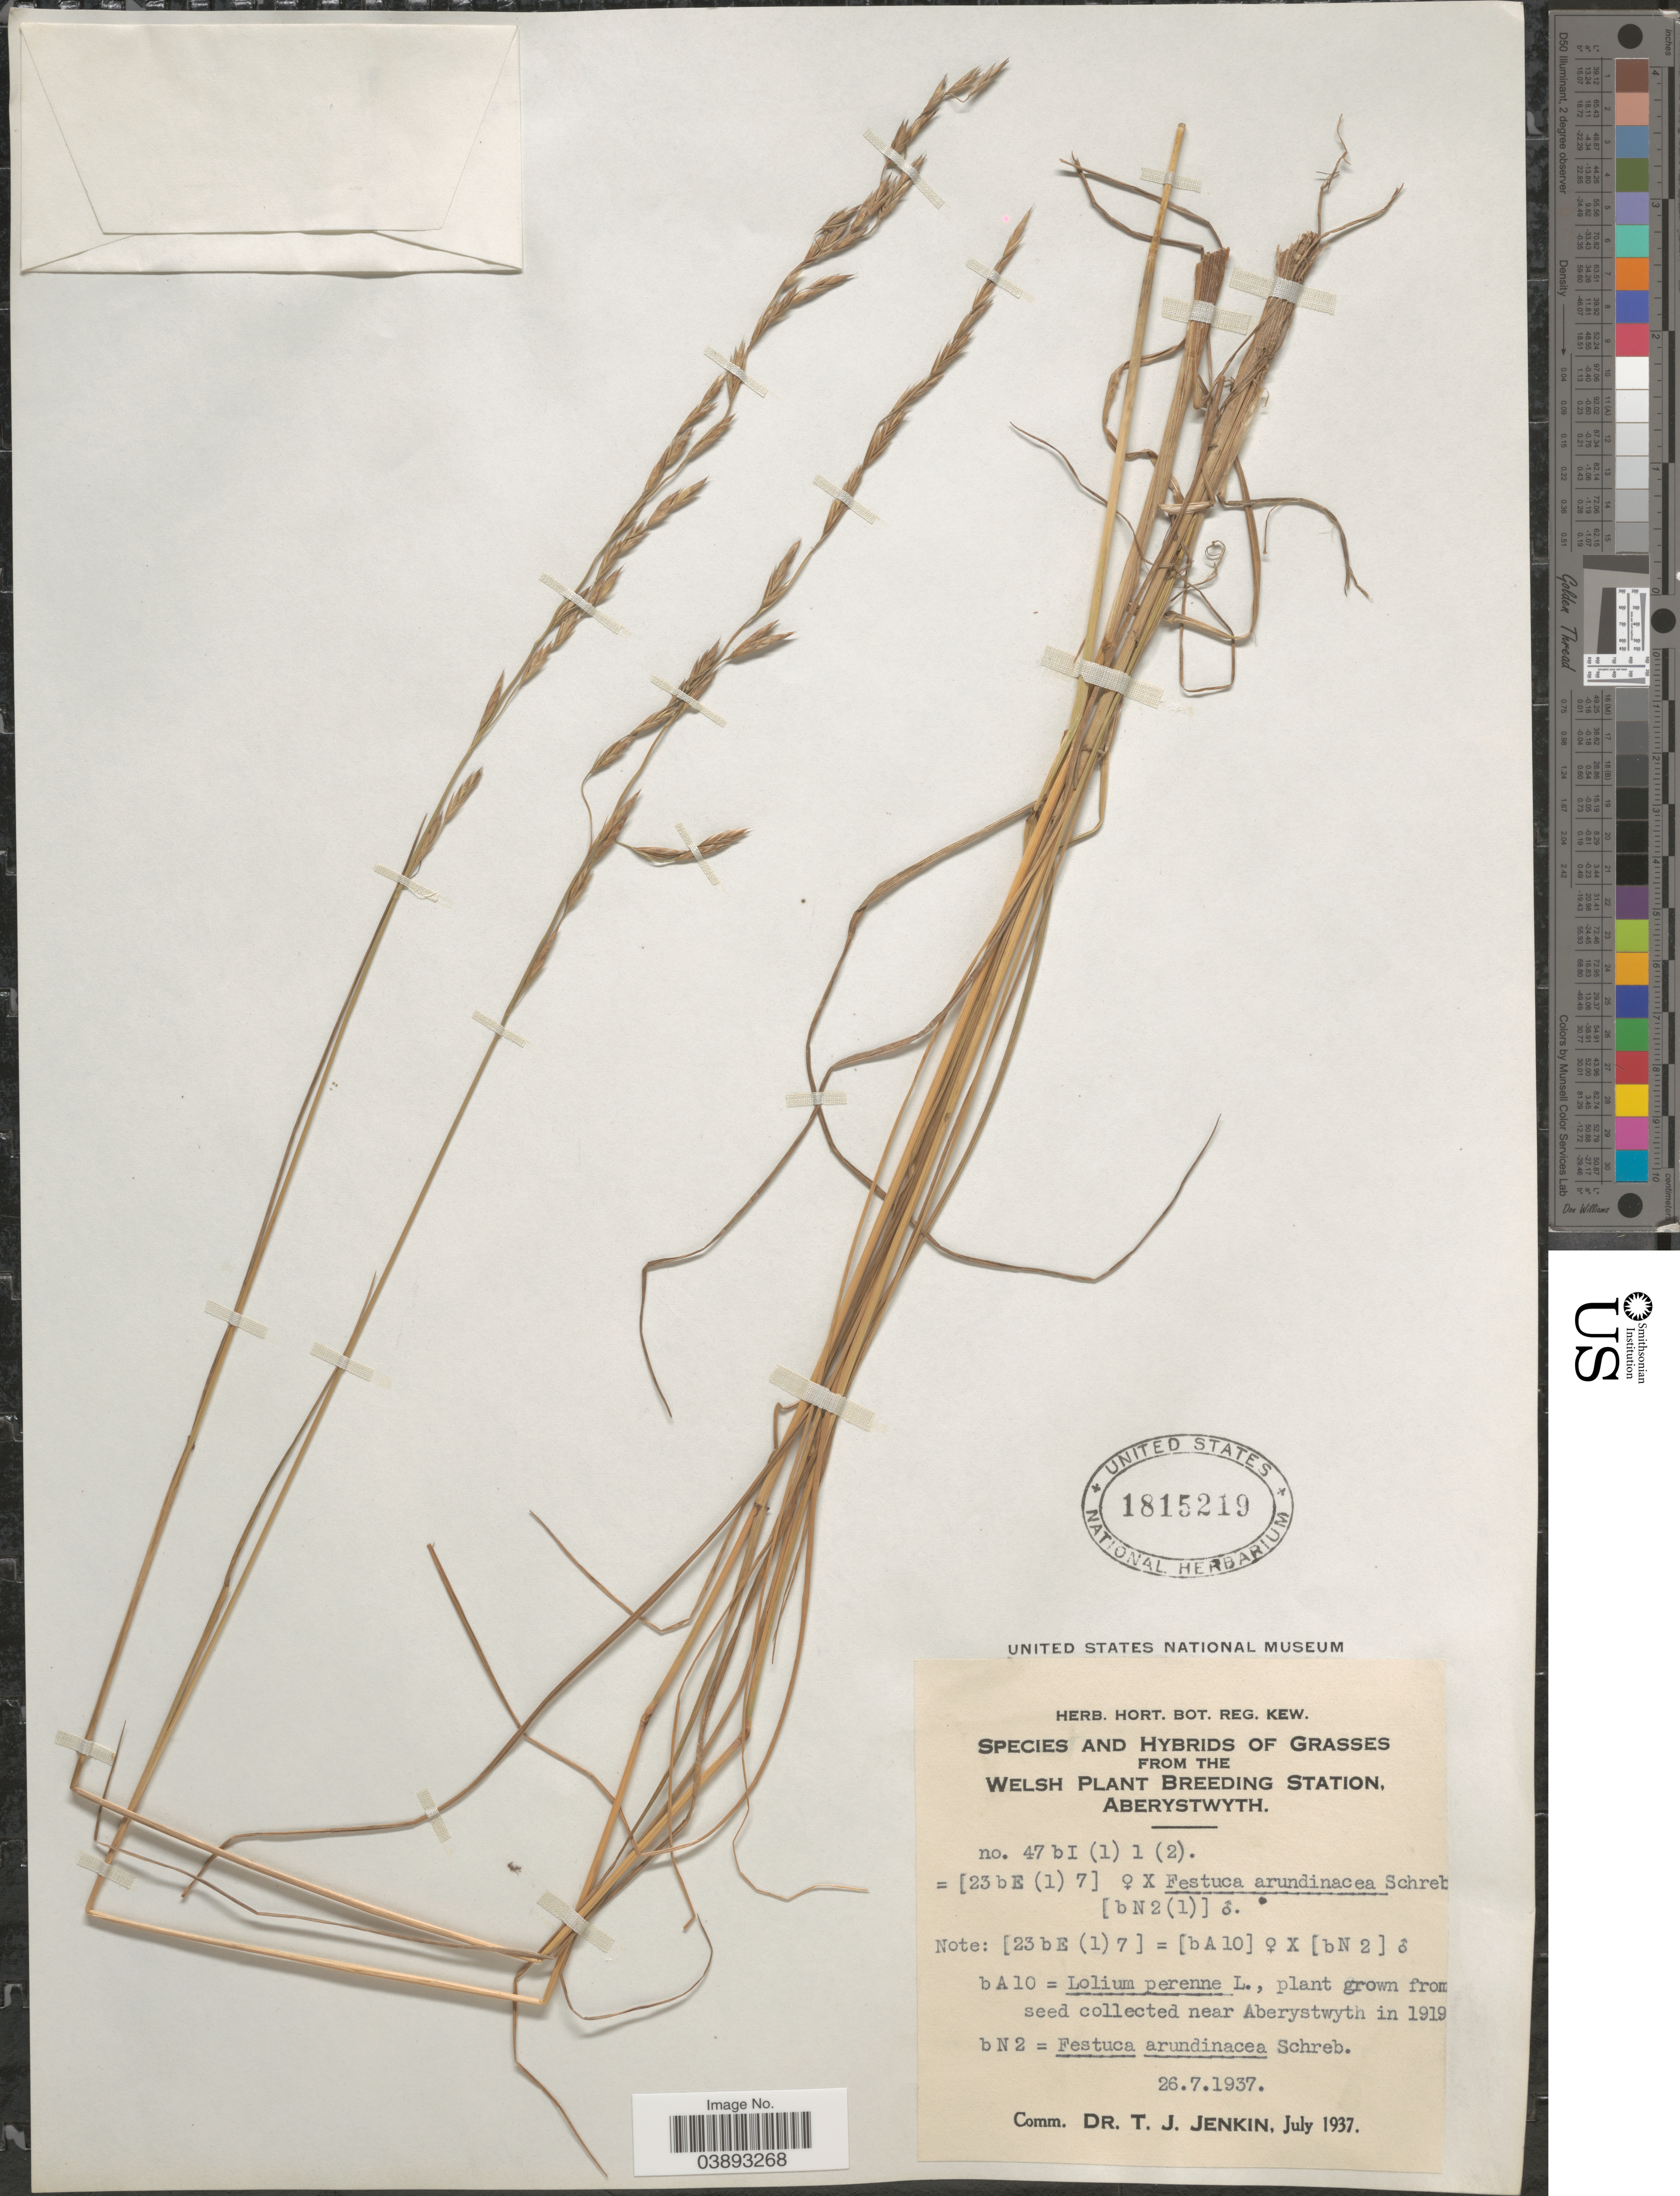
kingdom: Plantae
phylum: Tracheophyta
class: Liliopsida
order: Poales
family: Poaceae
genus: Lolium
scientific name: Lolium perenne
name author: L.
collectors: Ex herb. Hort. Bot. Reg. Kew.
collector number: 47 b I (1) 1 (2)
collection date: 1937-07-26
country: United Kingdom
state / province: Wales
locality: Welsh Plant Breeding Station, Aberystwyth.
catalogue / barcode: US 1815219